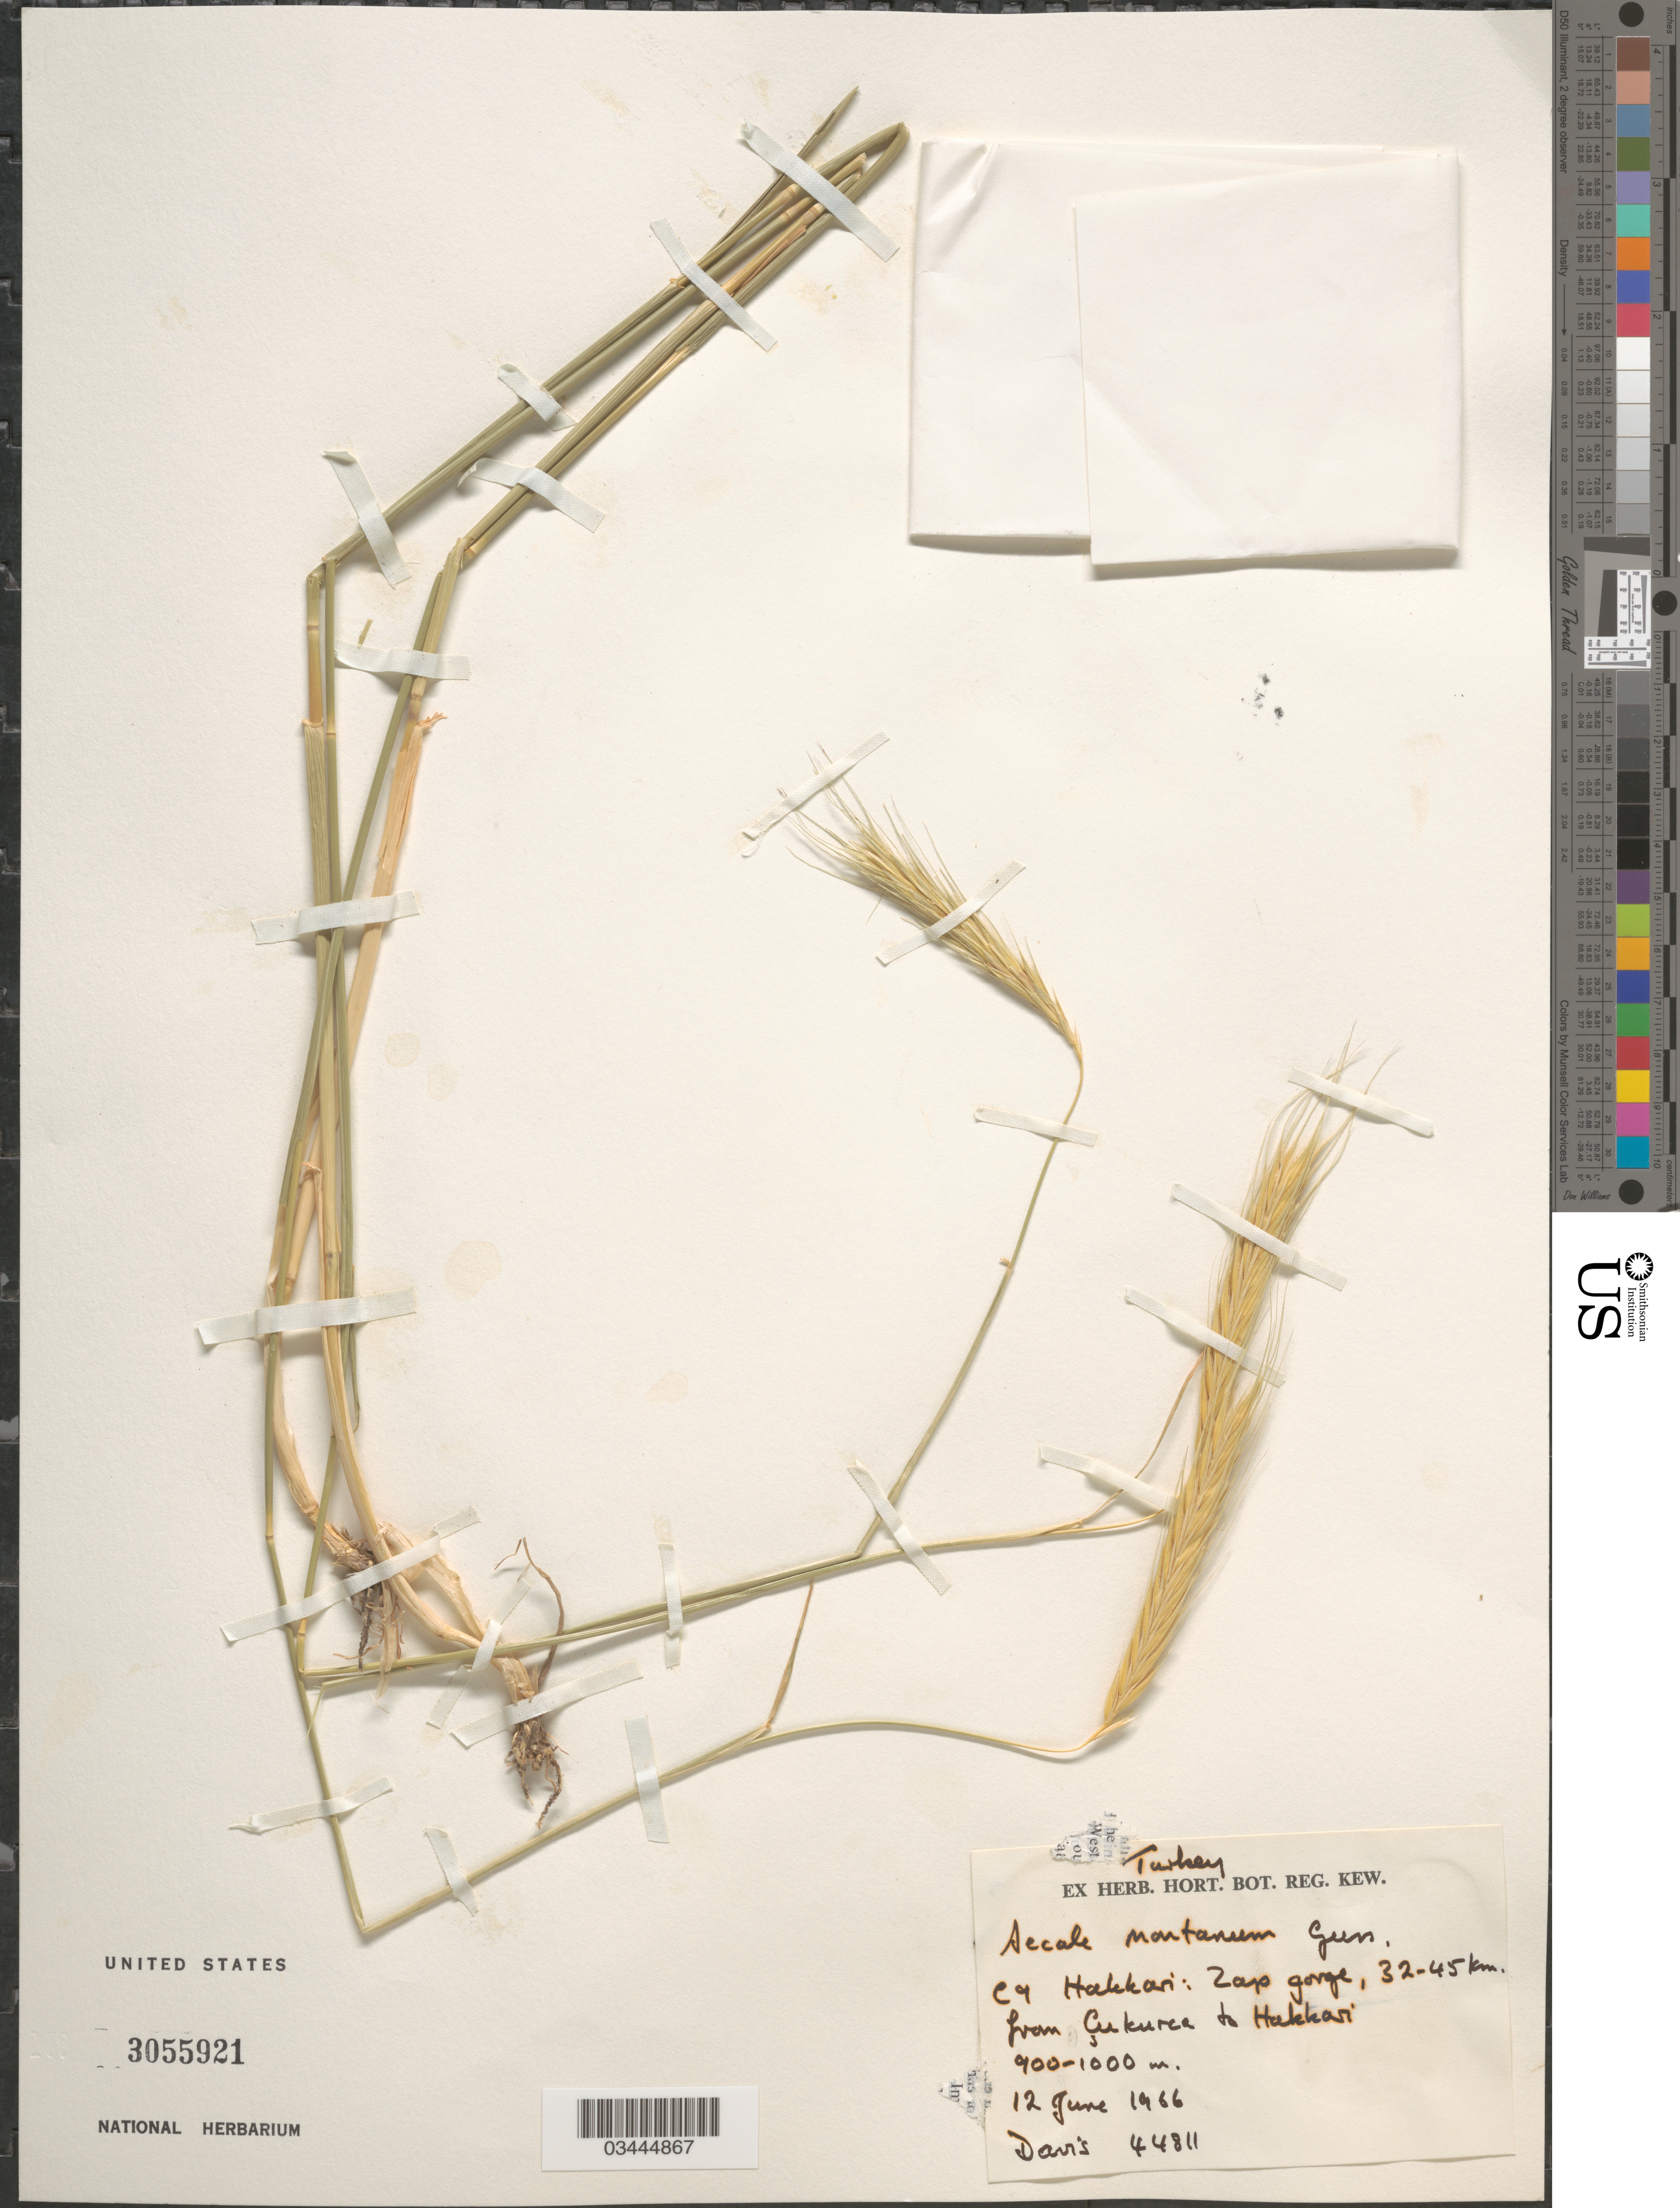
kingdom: Plantae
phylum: Tracheophyta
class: Liliopsida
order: Poales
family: Poaceae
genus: Secale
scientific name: Secale montanum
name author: Gussone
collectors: -. Davis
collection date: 1966-06-12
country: Turkey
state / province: Hakkari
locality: C9 Hakkari: Zap gorge, 32-45 km. from Çukura to Hakkari.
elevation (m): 900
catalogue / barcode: US 3055921